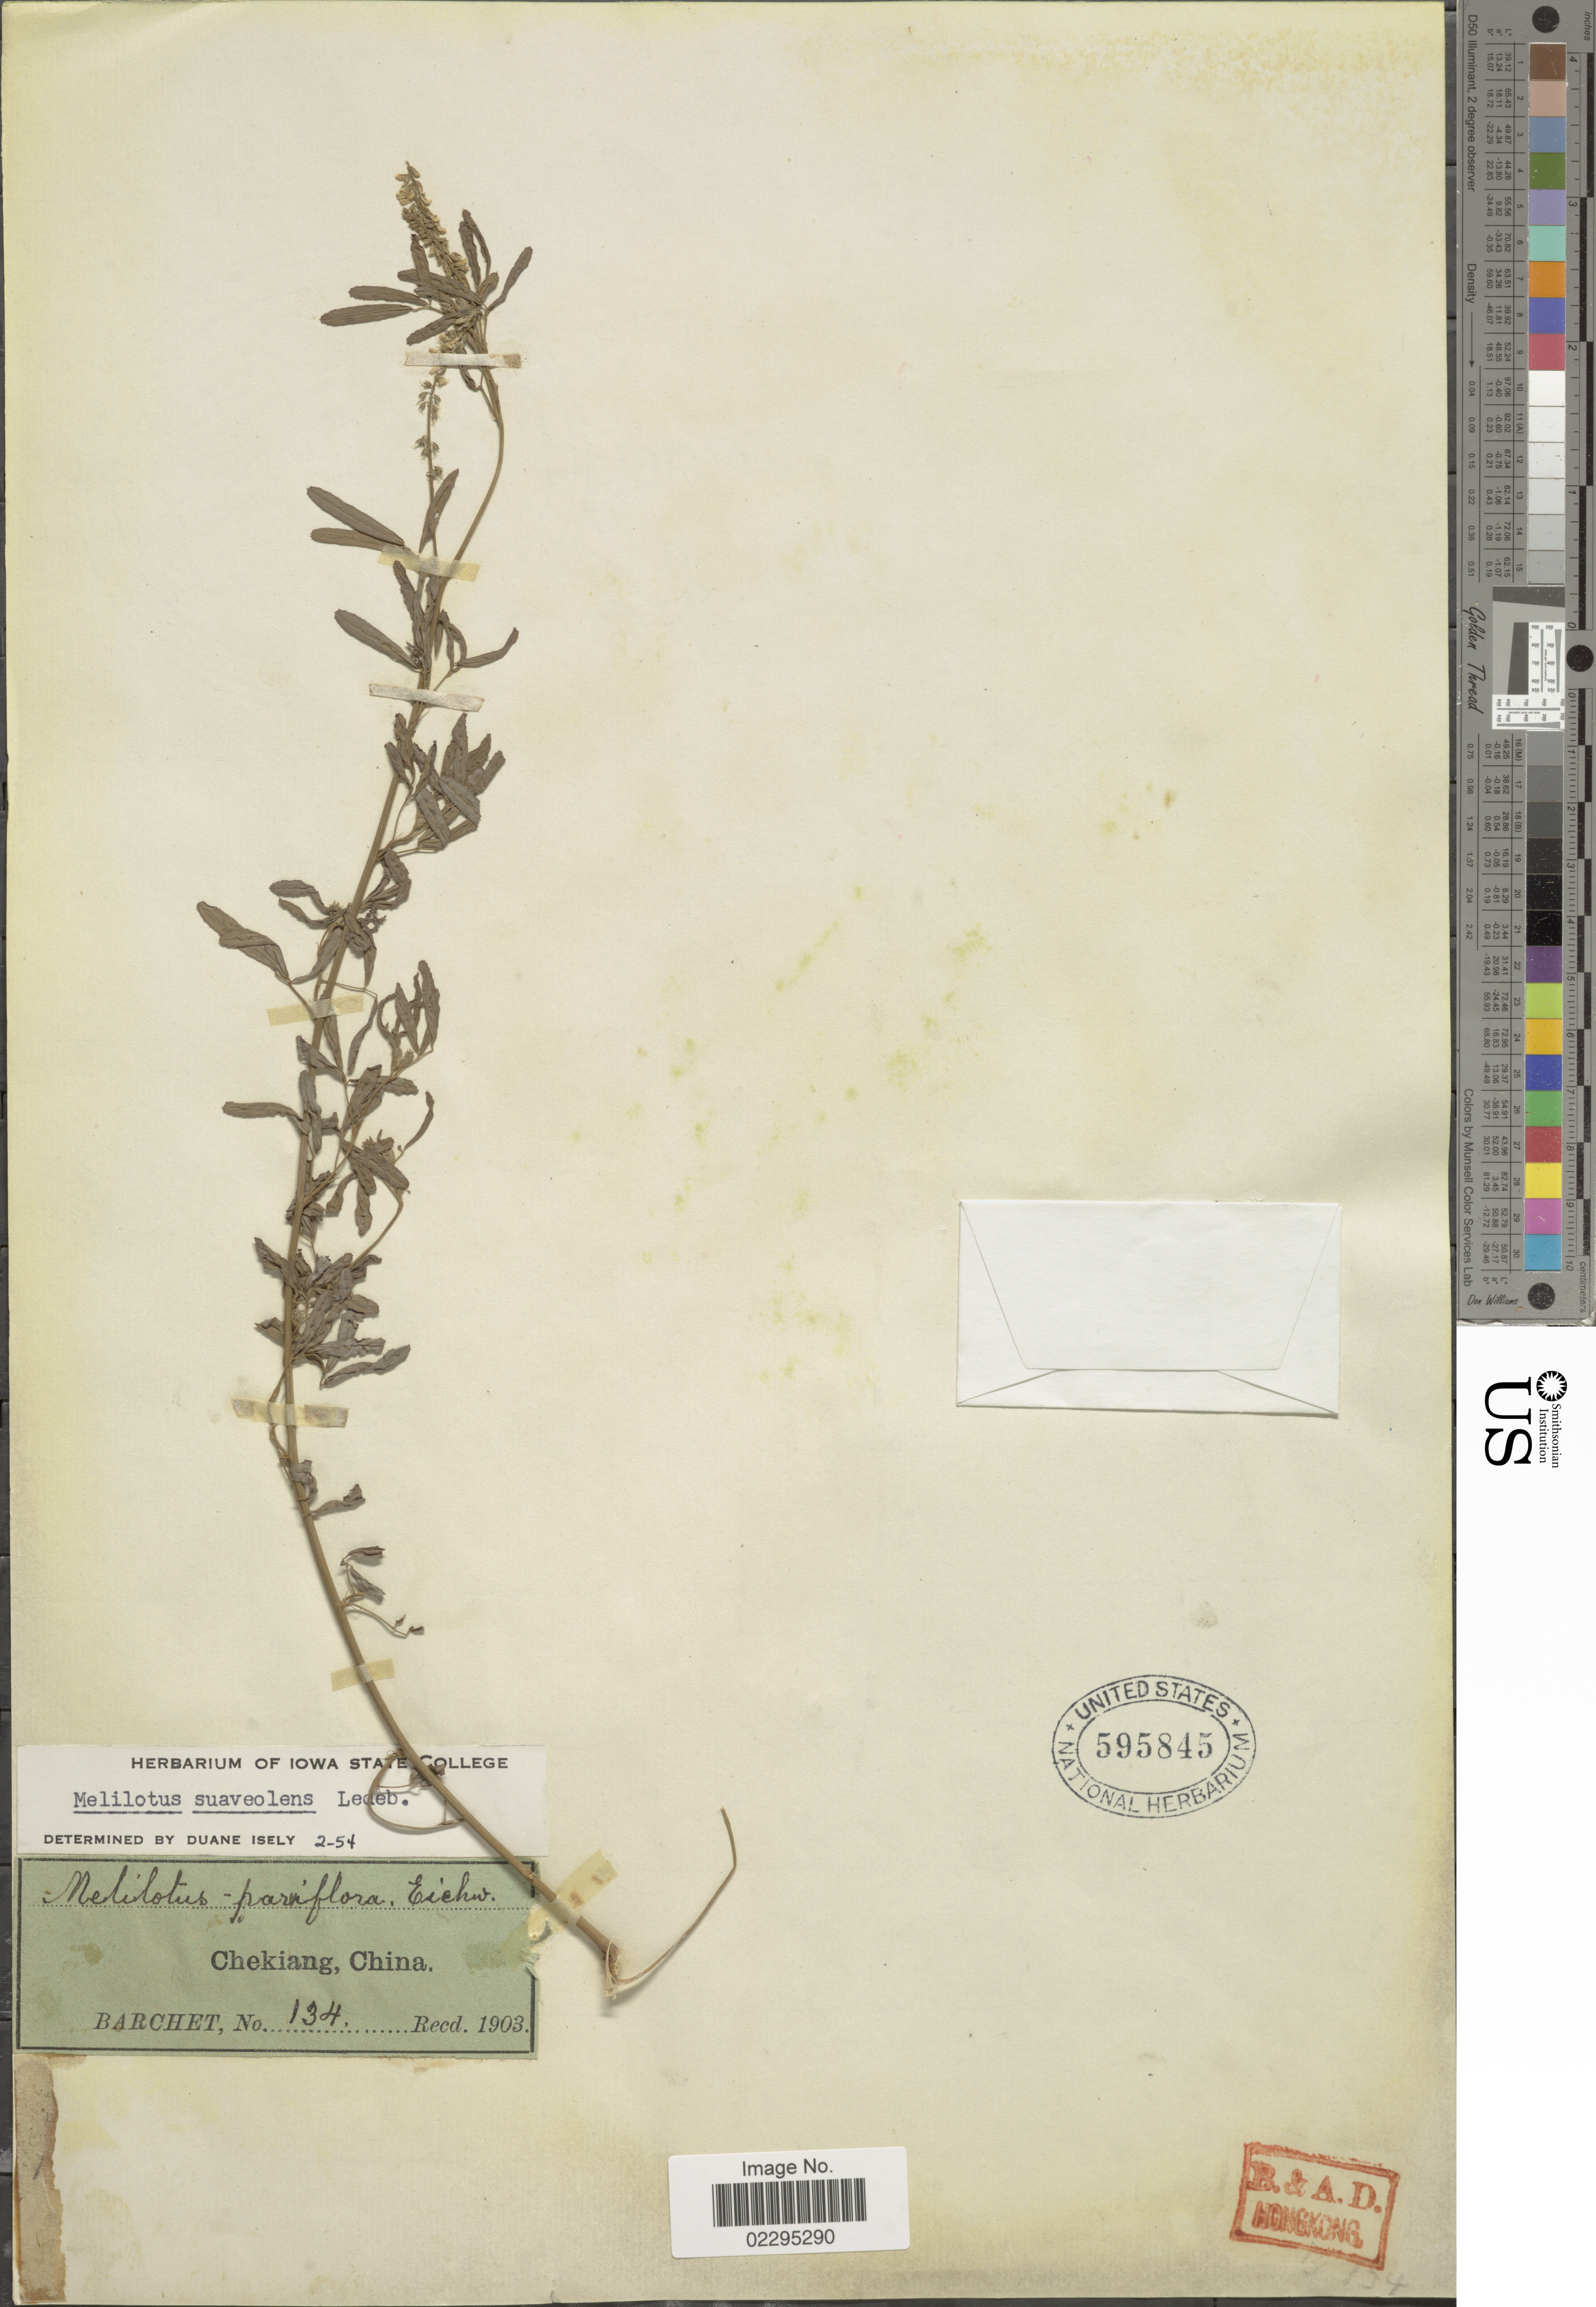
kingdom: Plantae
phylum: Tracheophyta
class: Magnoliopsida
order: Fabales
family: Fabaceae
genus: Melilotus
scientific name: Melilotus suaveolens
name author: Ledeb.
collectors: Barchet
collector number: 134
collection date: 1903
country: China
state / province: Zhejiang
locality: Chekiang.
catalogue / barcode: US 595845